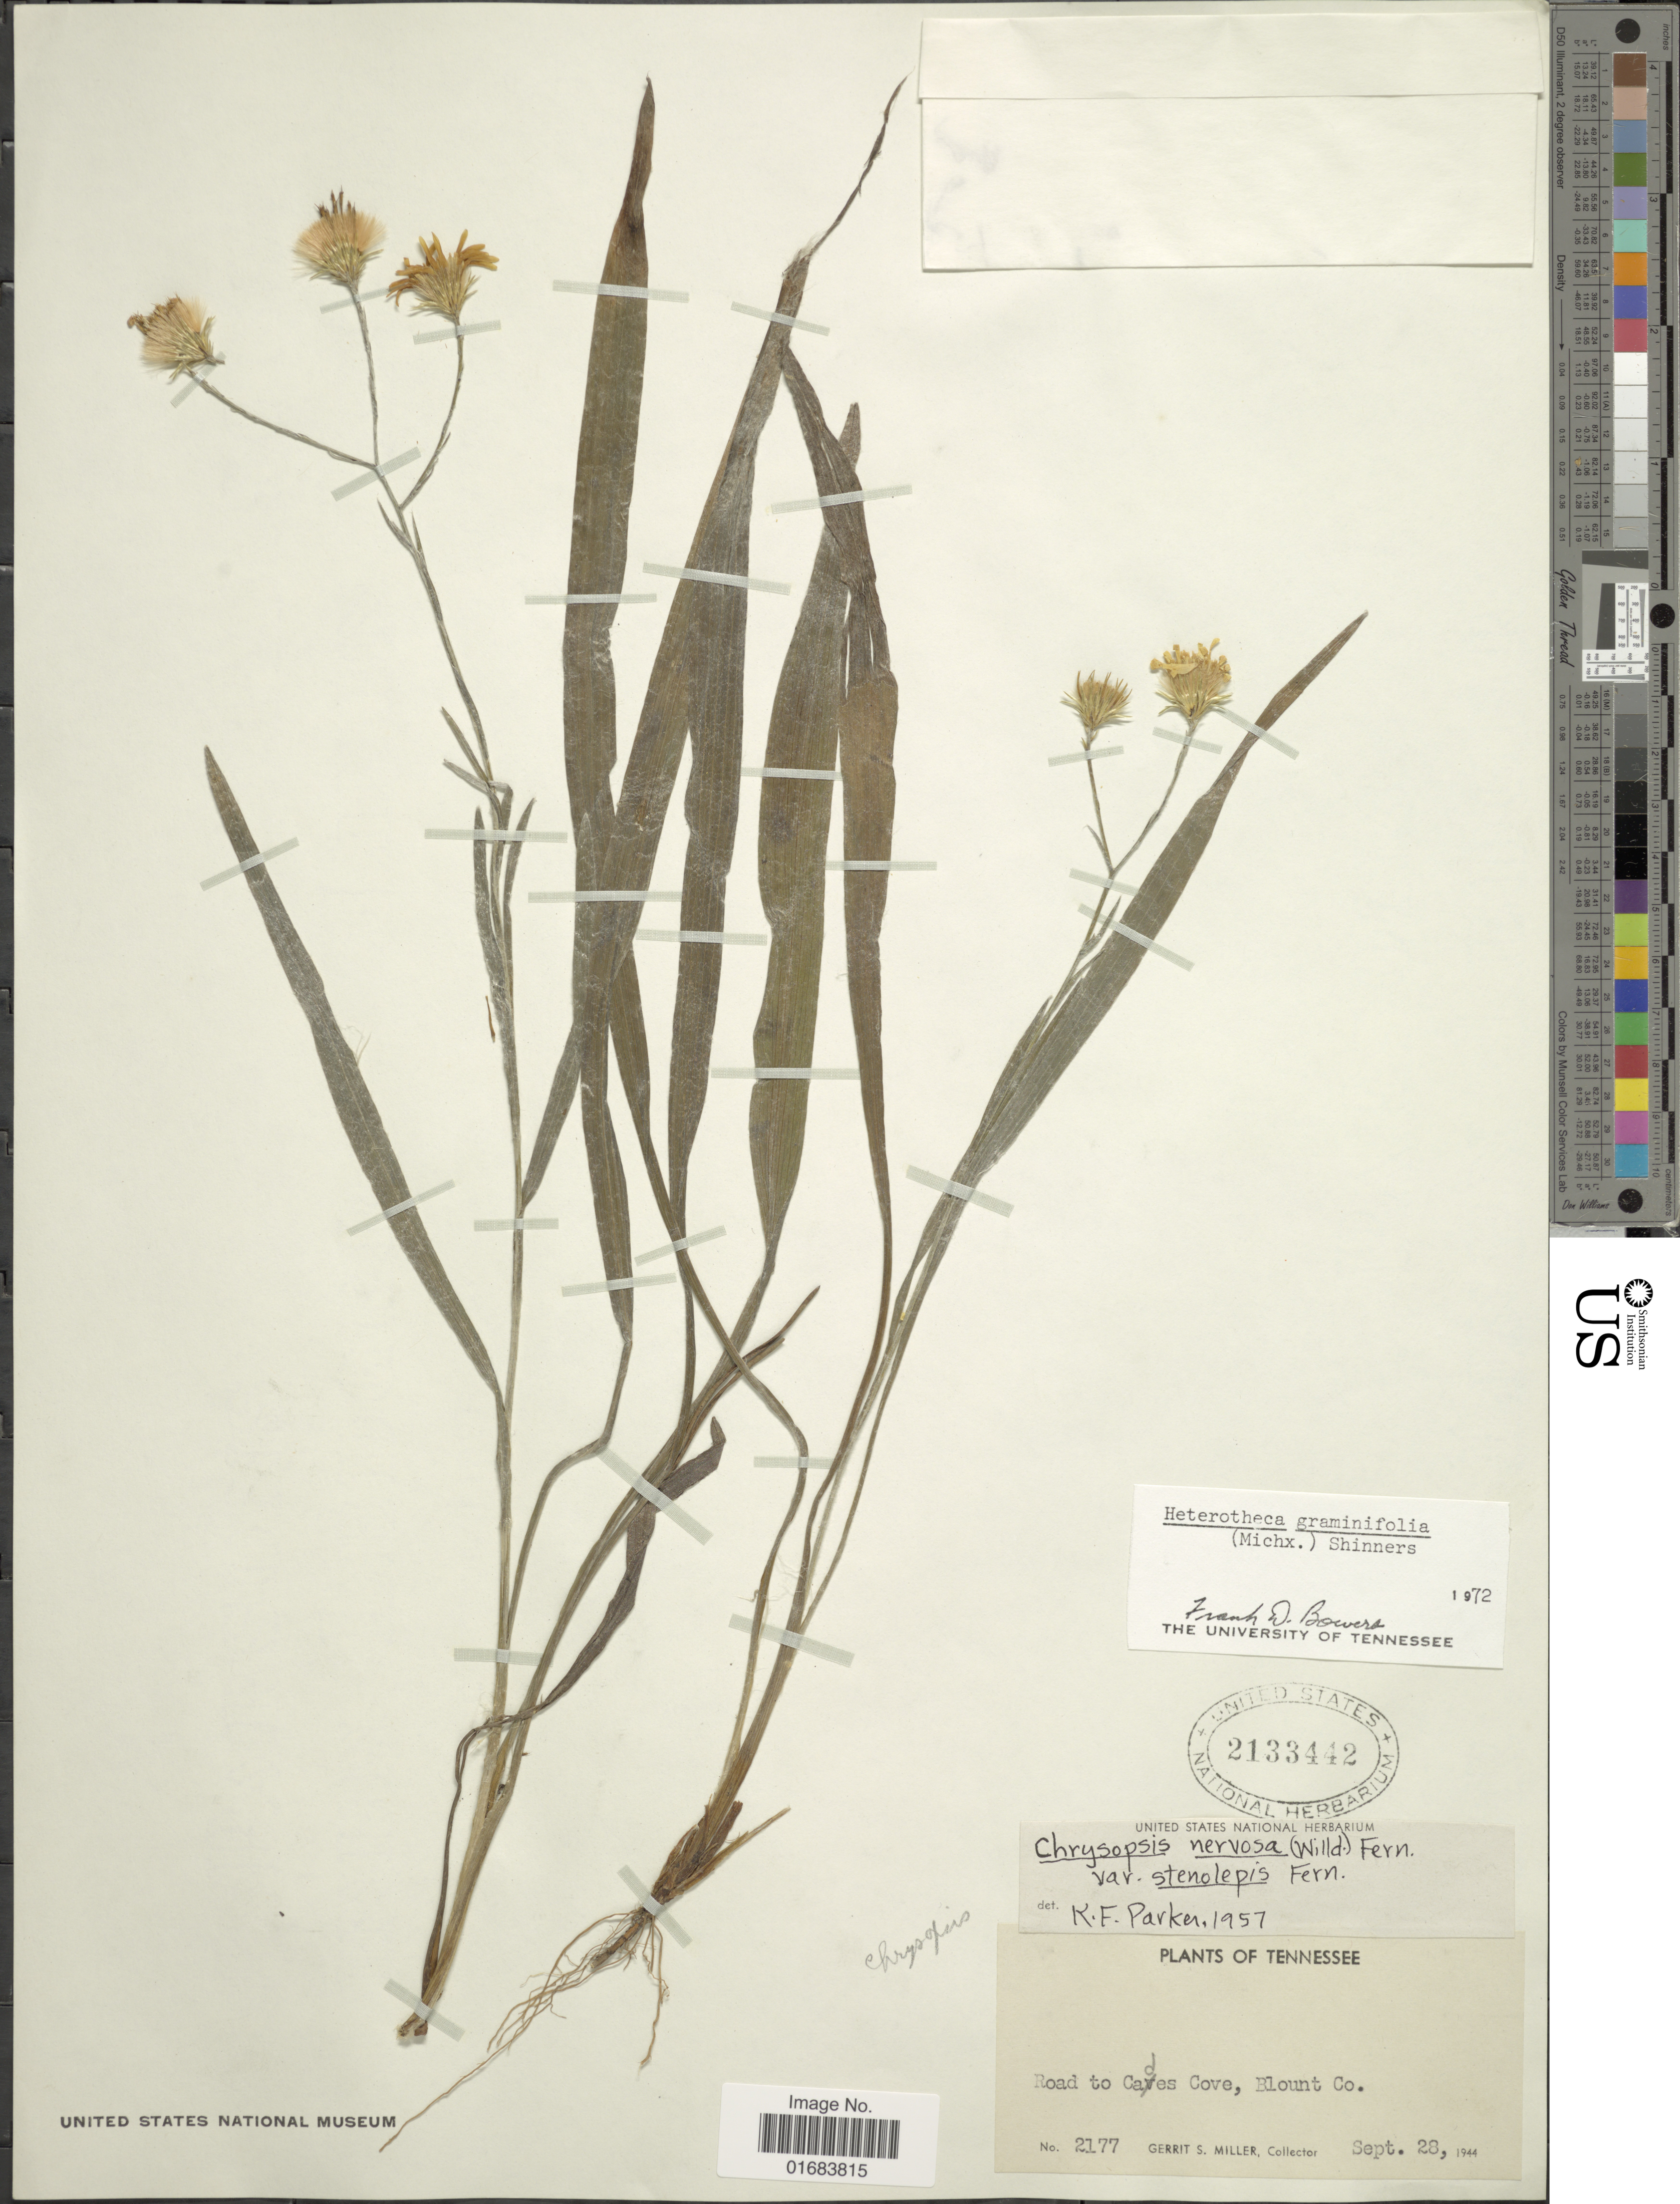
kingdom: Plantae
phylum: Tracheophyta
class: Magnoliopsida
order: Asterales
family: Asteraceae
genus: Pityopsis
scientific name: Pityopsis graminifolia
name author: (Michx.) Nutt.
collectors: G. S. Miller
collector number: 2177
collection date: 1944-09-28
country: United States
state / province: Tennessee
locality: Road to Cades Cove, Blount Co.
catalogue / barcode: US 2133442